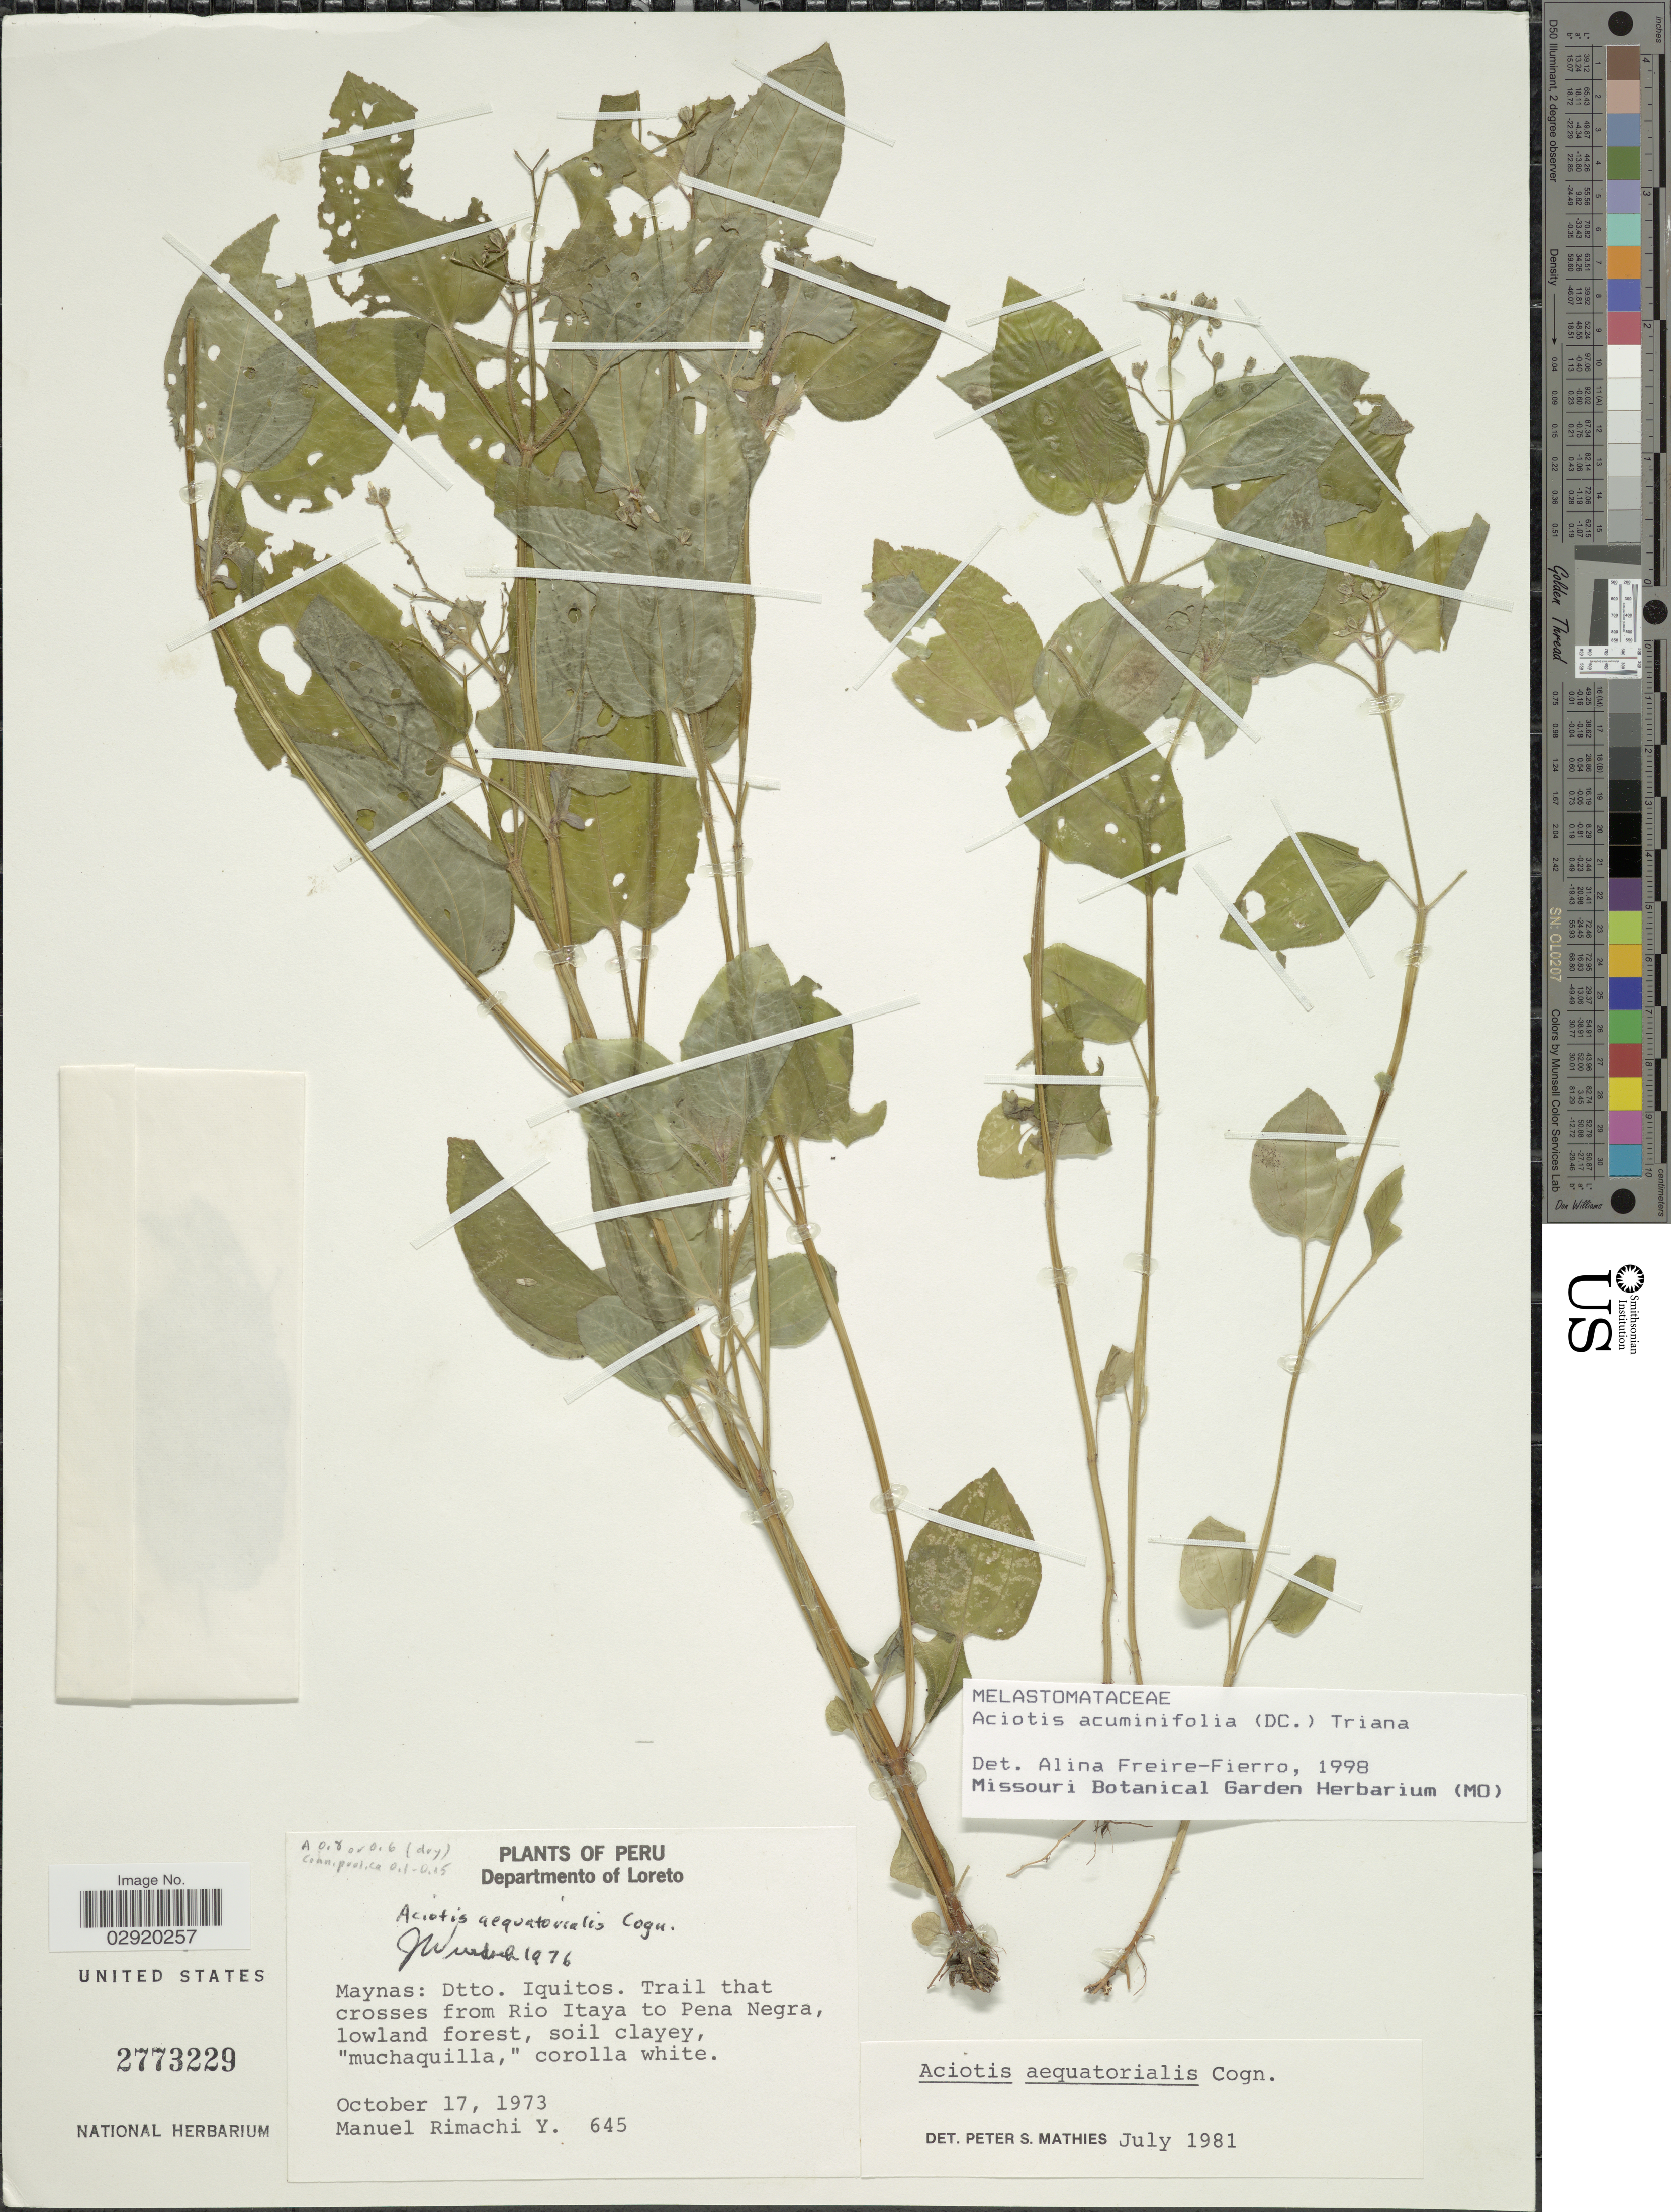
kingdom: Plantae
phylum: Tracheophyta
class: Magnoliopsida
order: Myrtales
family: Melastomataceae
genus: Aciotis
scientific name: Aciotis acuminifolia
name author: (Mart. ex DC.) Triana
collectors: M. Rimachi Y.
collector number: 645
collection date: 1973-10-17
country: Peru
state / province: Loreto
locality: Departmento of Loreto. Maynas: Dtto. Iquitos. Trail that crosses from Rio Itaya to Pena Negra.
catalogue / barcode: US 2773229